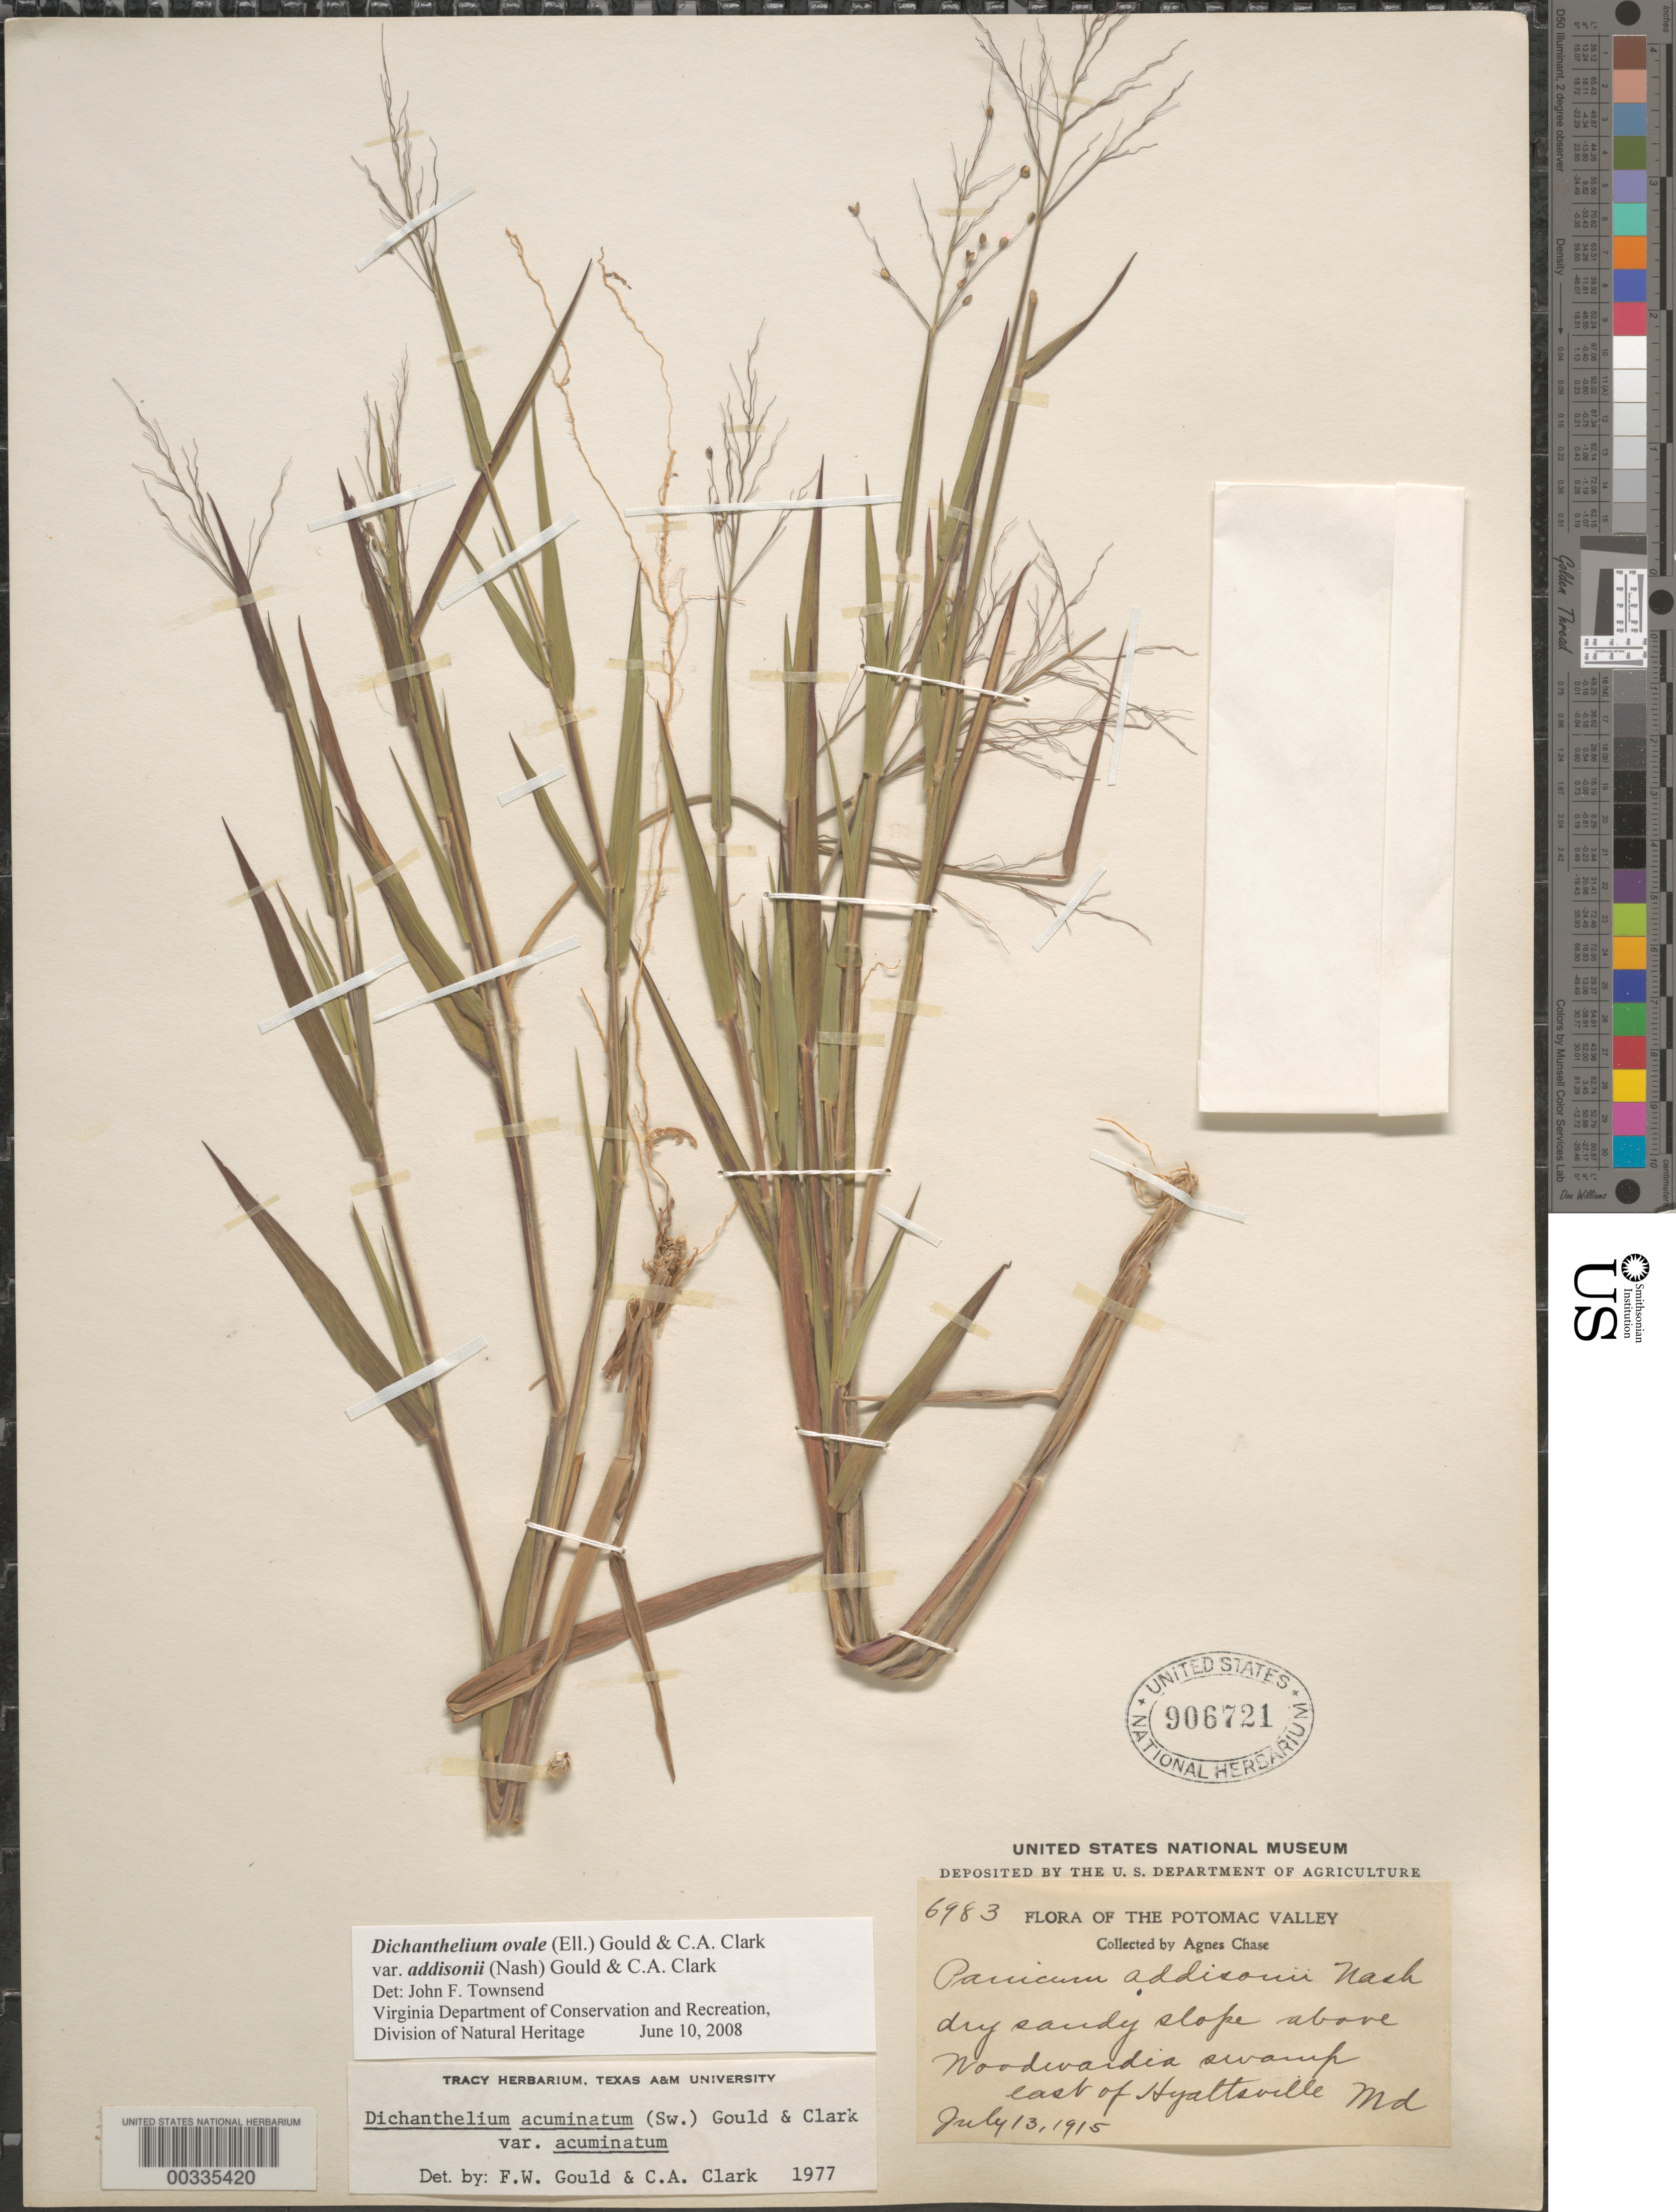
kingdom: Plantae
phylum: Tracheophyta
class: Liliopsida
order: Poales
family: Poaceae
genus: Dichanthelium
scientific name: Dichanthelium ovale var. addisonii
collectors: A. Chase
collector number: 6983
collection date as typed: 13 Jul 1915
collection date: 1915-07-13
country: United States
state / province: Maryland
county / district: Prince George's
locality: East of Hyattsville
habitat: Dry sandy slope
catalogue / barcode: US 906721